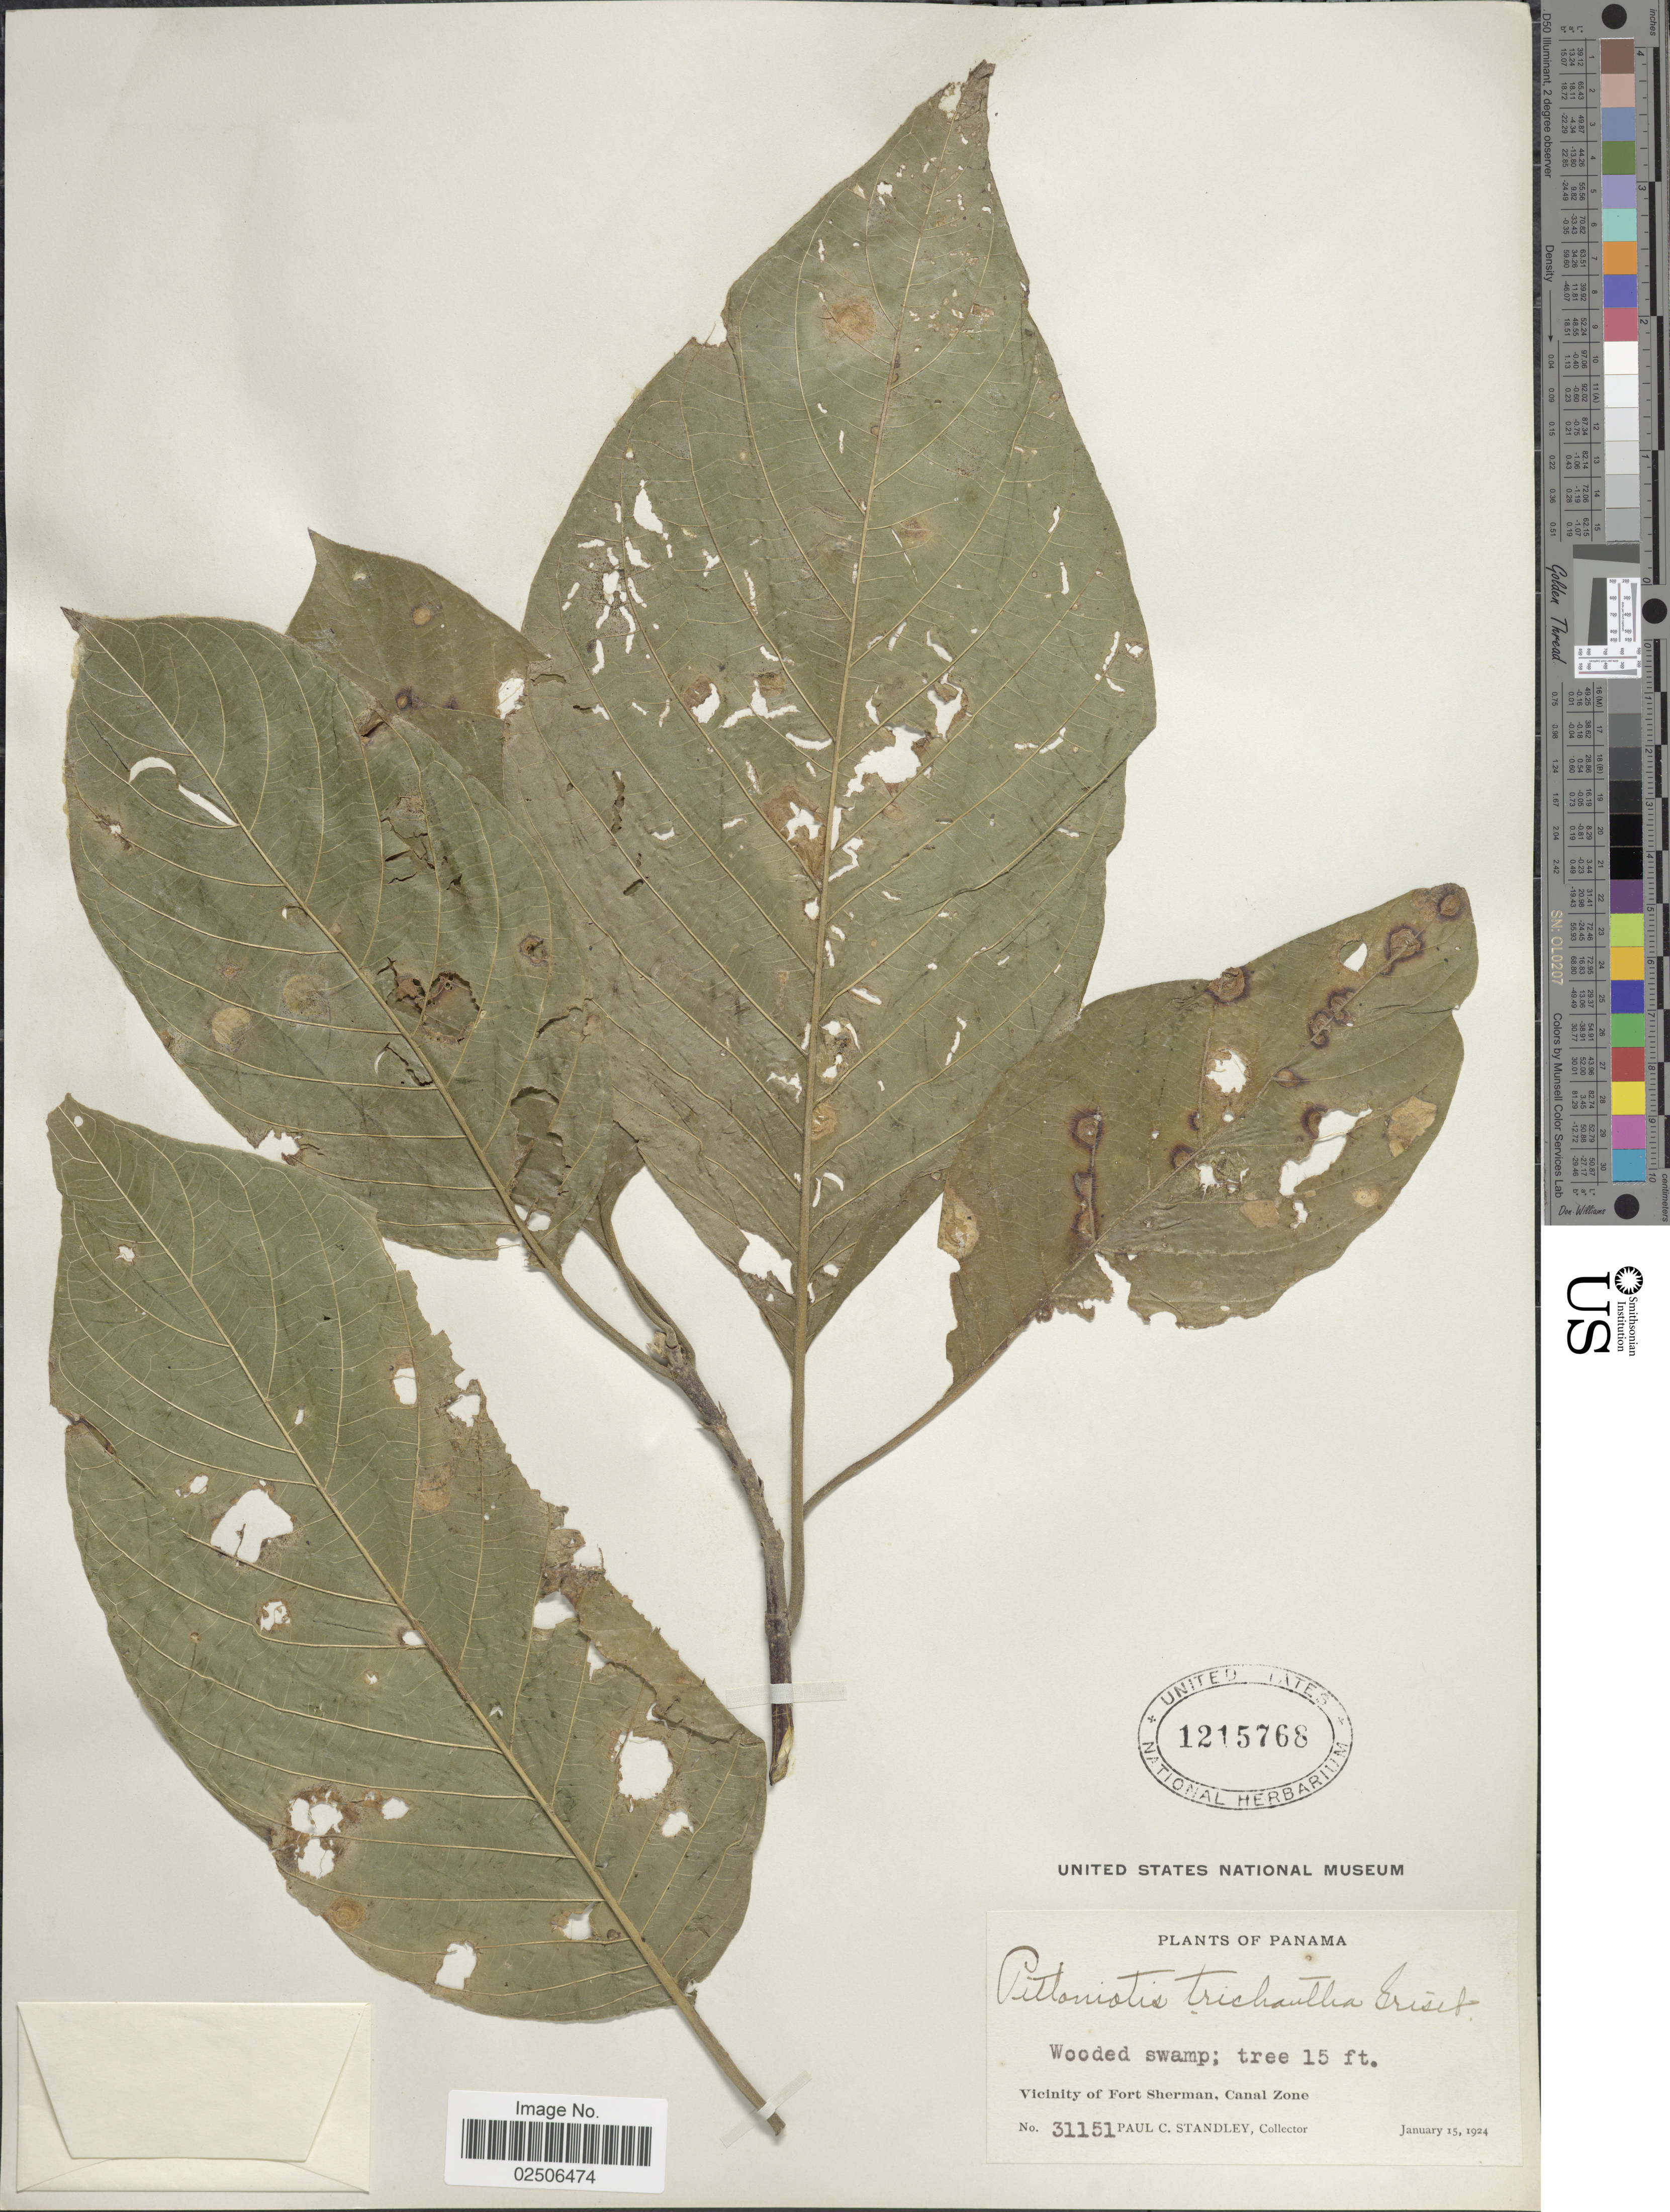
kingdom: Plantae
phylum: Tracheophyta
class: Magnoliopsida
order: Gentianales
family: Rubiaceae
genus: Pittoniotis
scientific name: Pittoniotis trichantha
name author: Griseb.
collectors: P. C. Standley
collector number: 31151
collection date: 1924-01-15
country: Panama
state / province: Colón / Panamá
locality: Vicinity of Fort Sherman, Canal Zone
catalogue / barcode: US 1215768